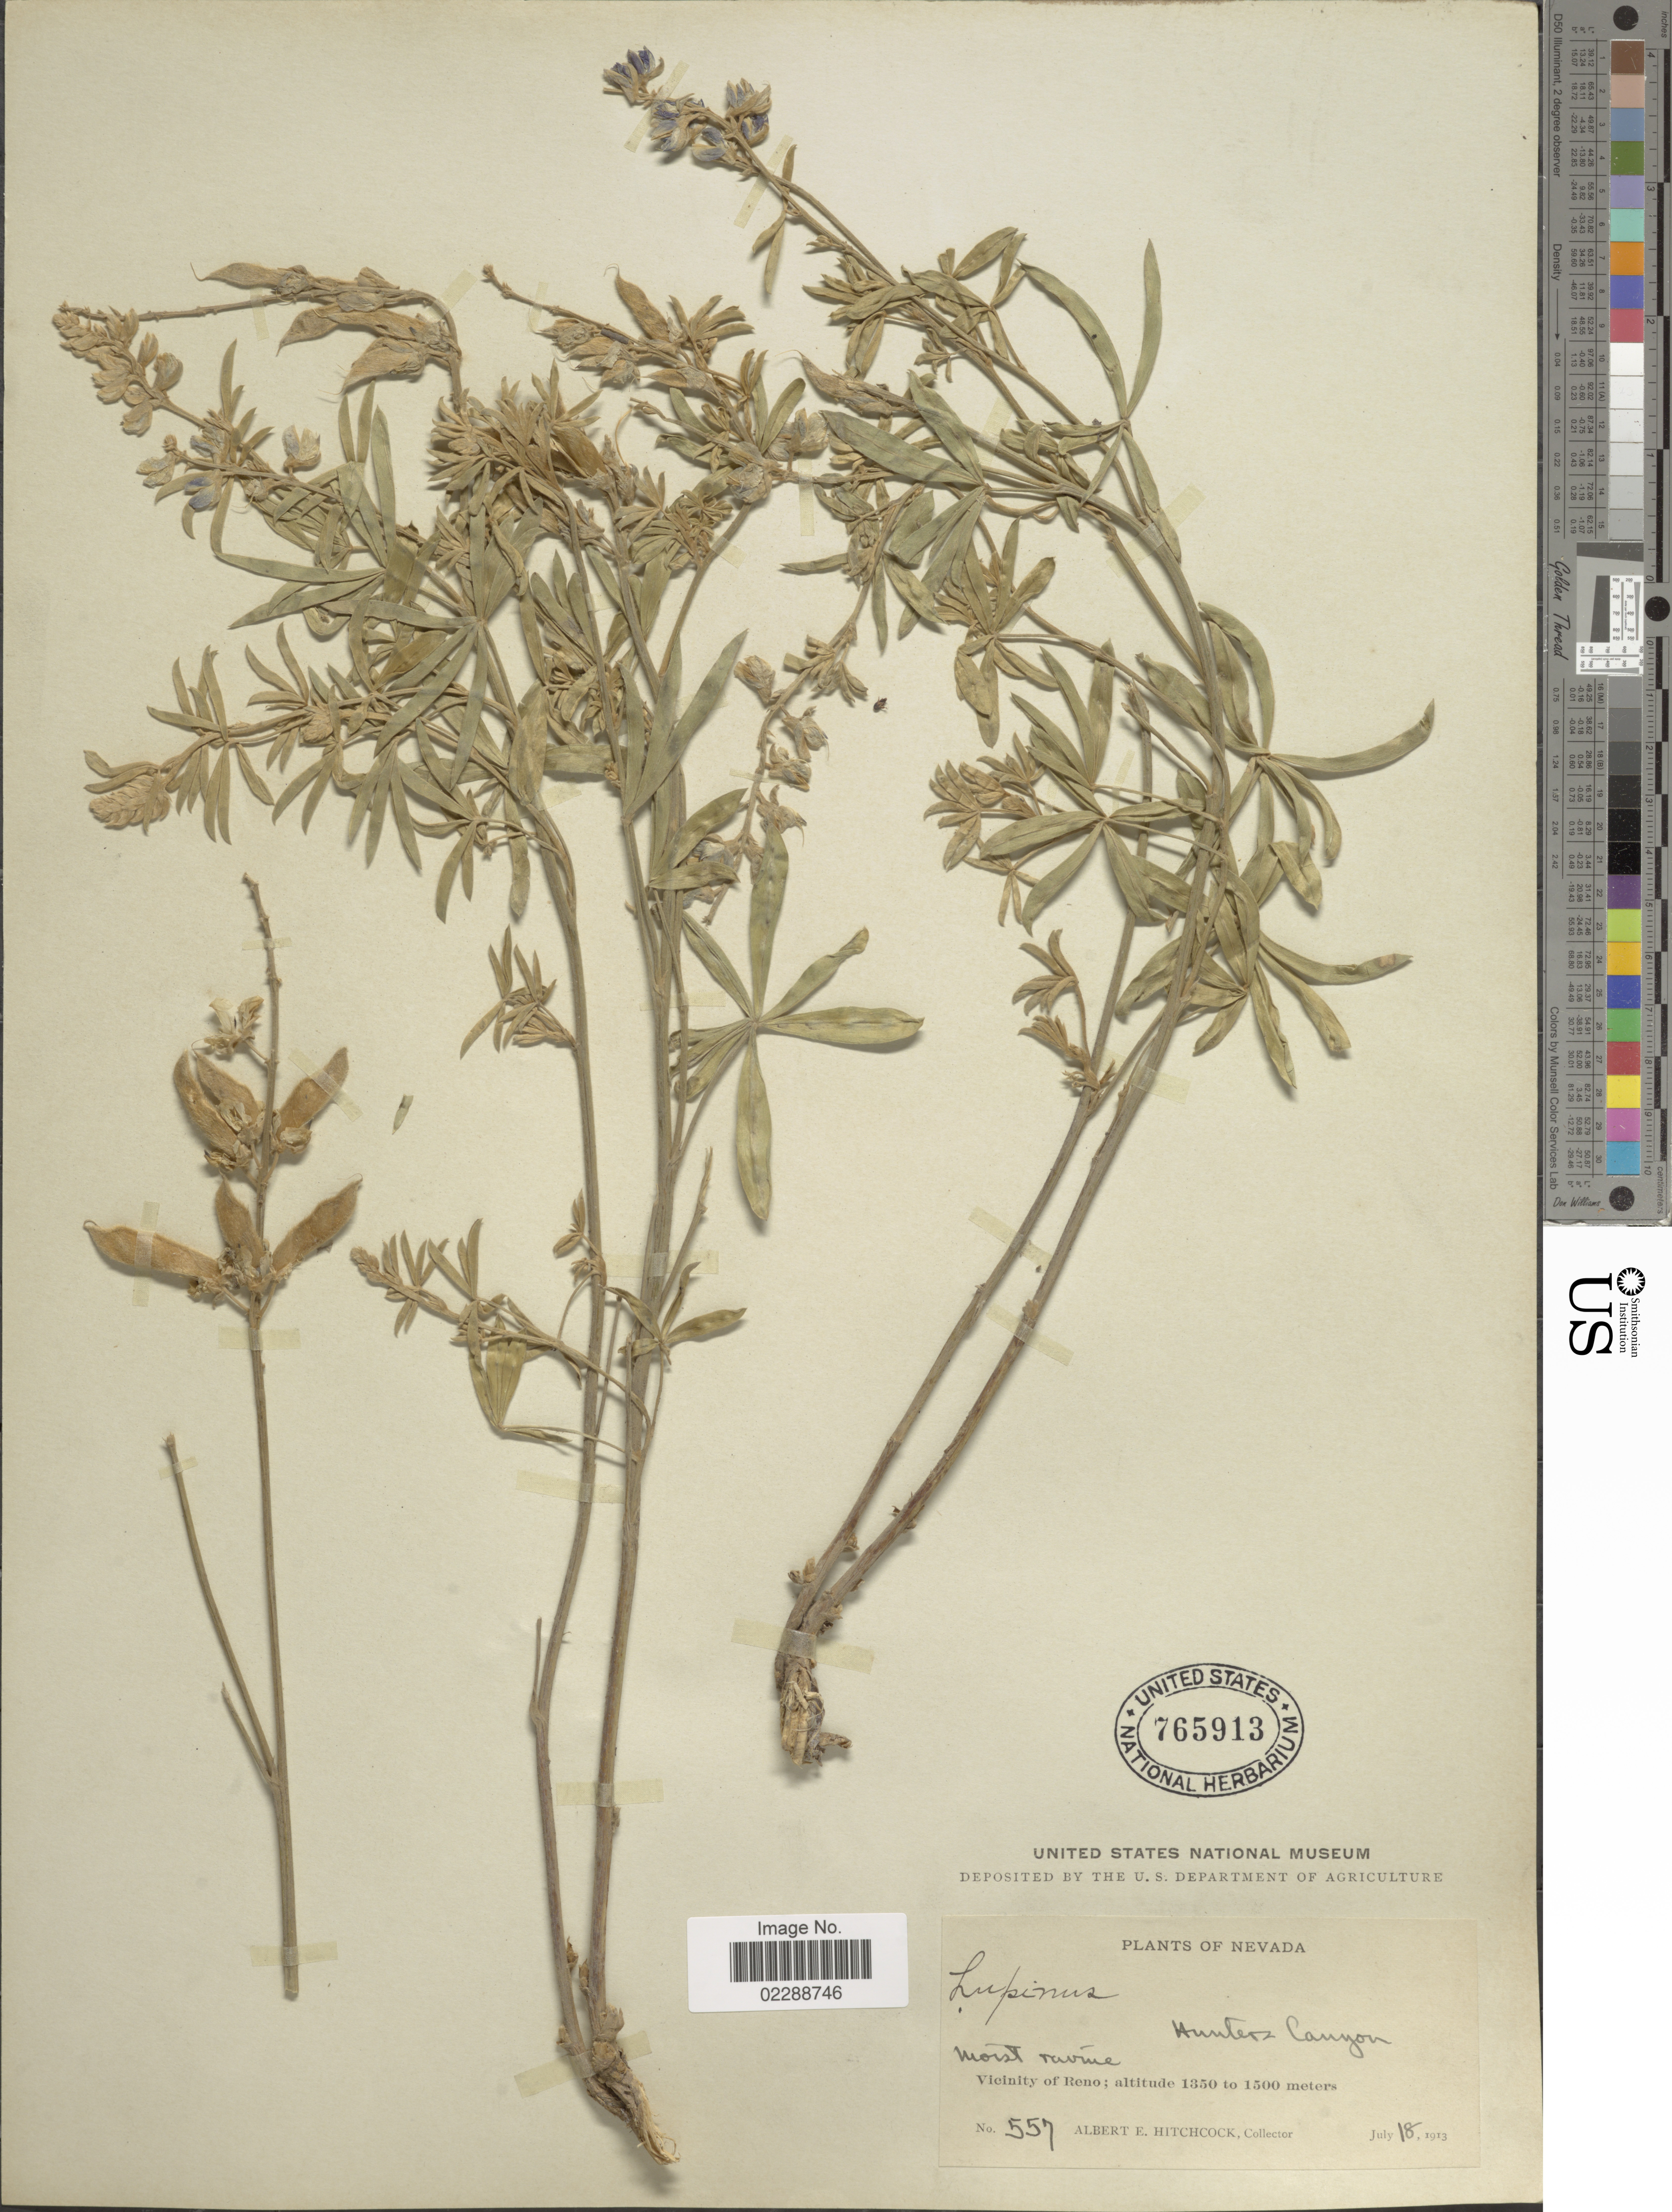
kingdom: Plantae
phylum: Tracheophyta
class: Magnoliopsida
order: Fabales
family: Fabaceae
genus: Lupinus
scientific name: Lupinus sp.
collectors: A. Hitchcock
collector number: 557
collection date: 1913-07-18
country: United States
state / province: Nevada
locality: Vicinity of Reno, Hunterz Canyon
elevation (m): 1350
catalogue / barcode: US 765913